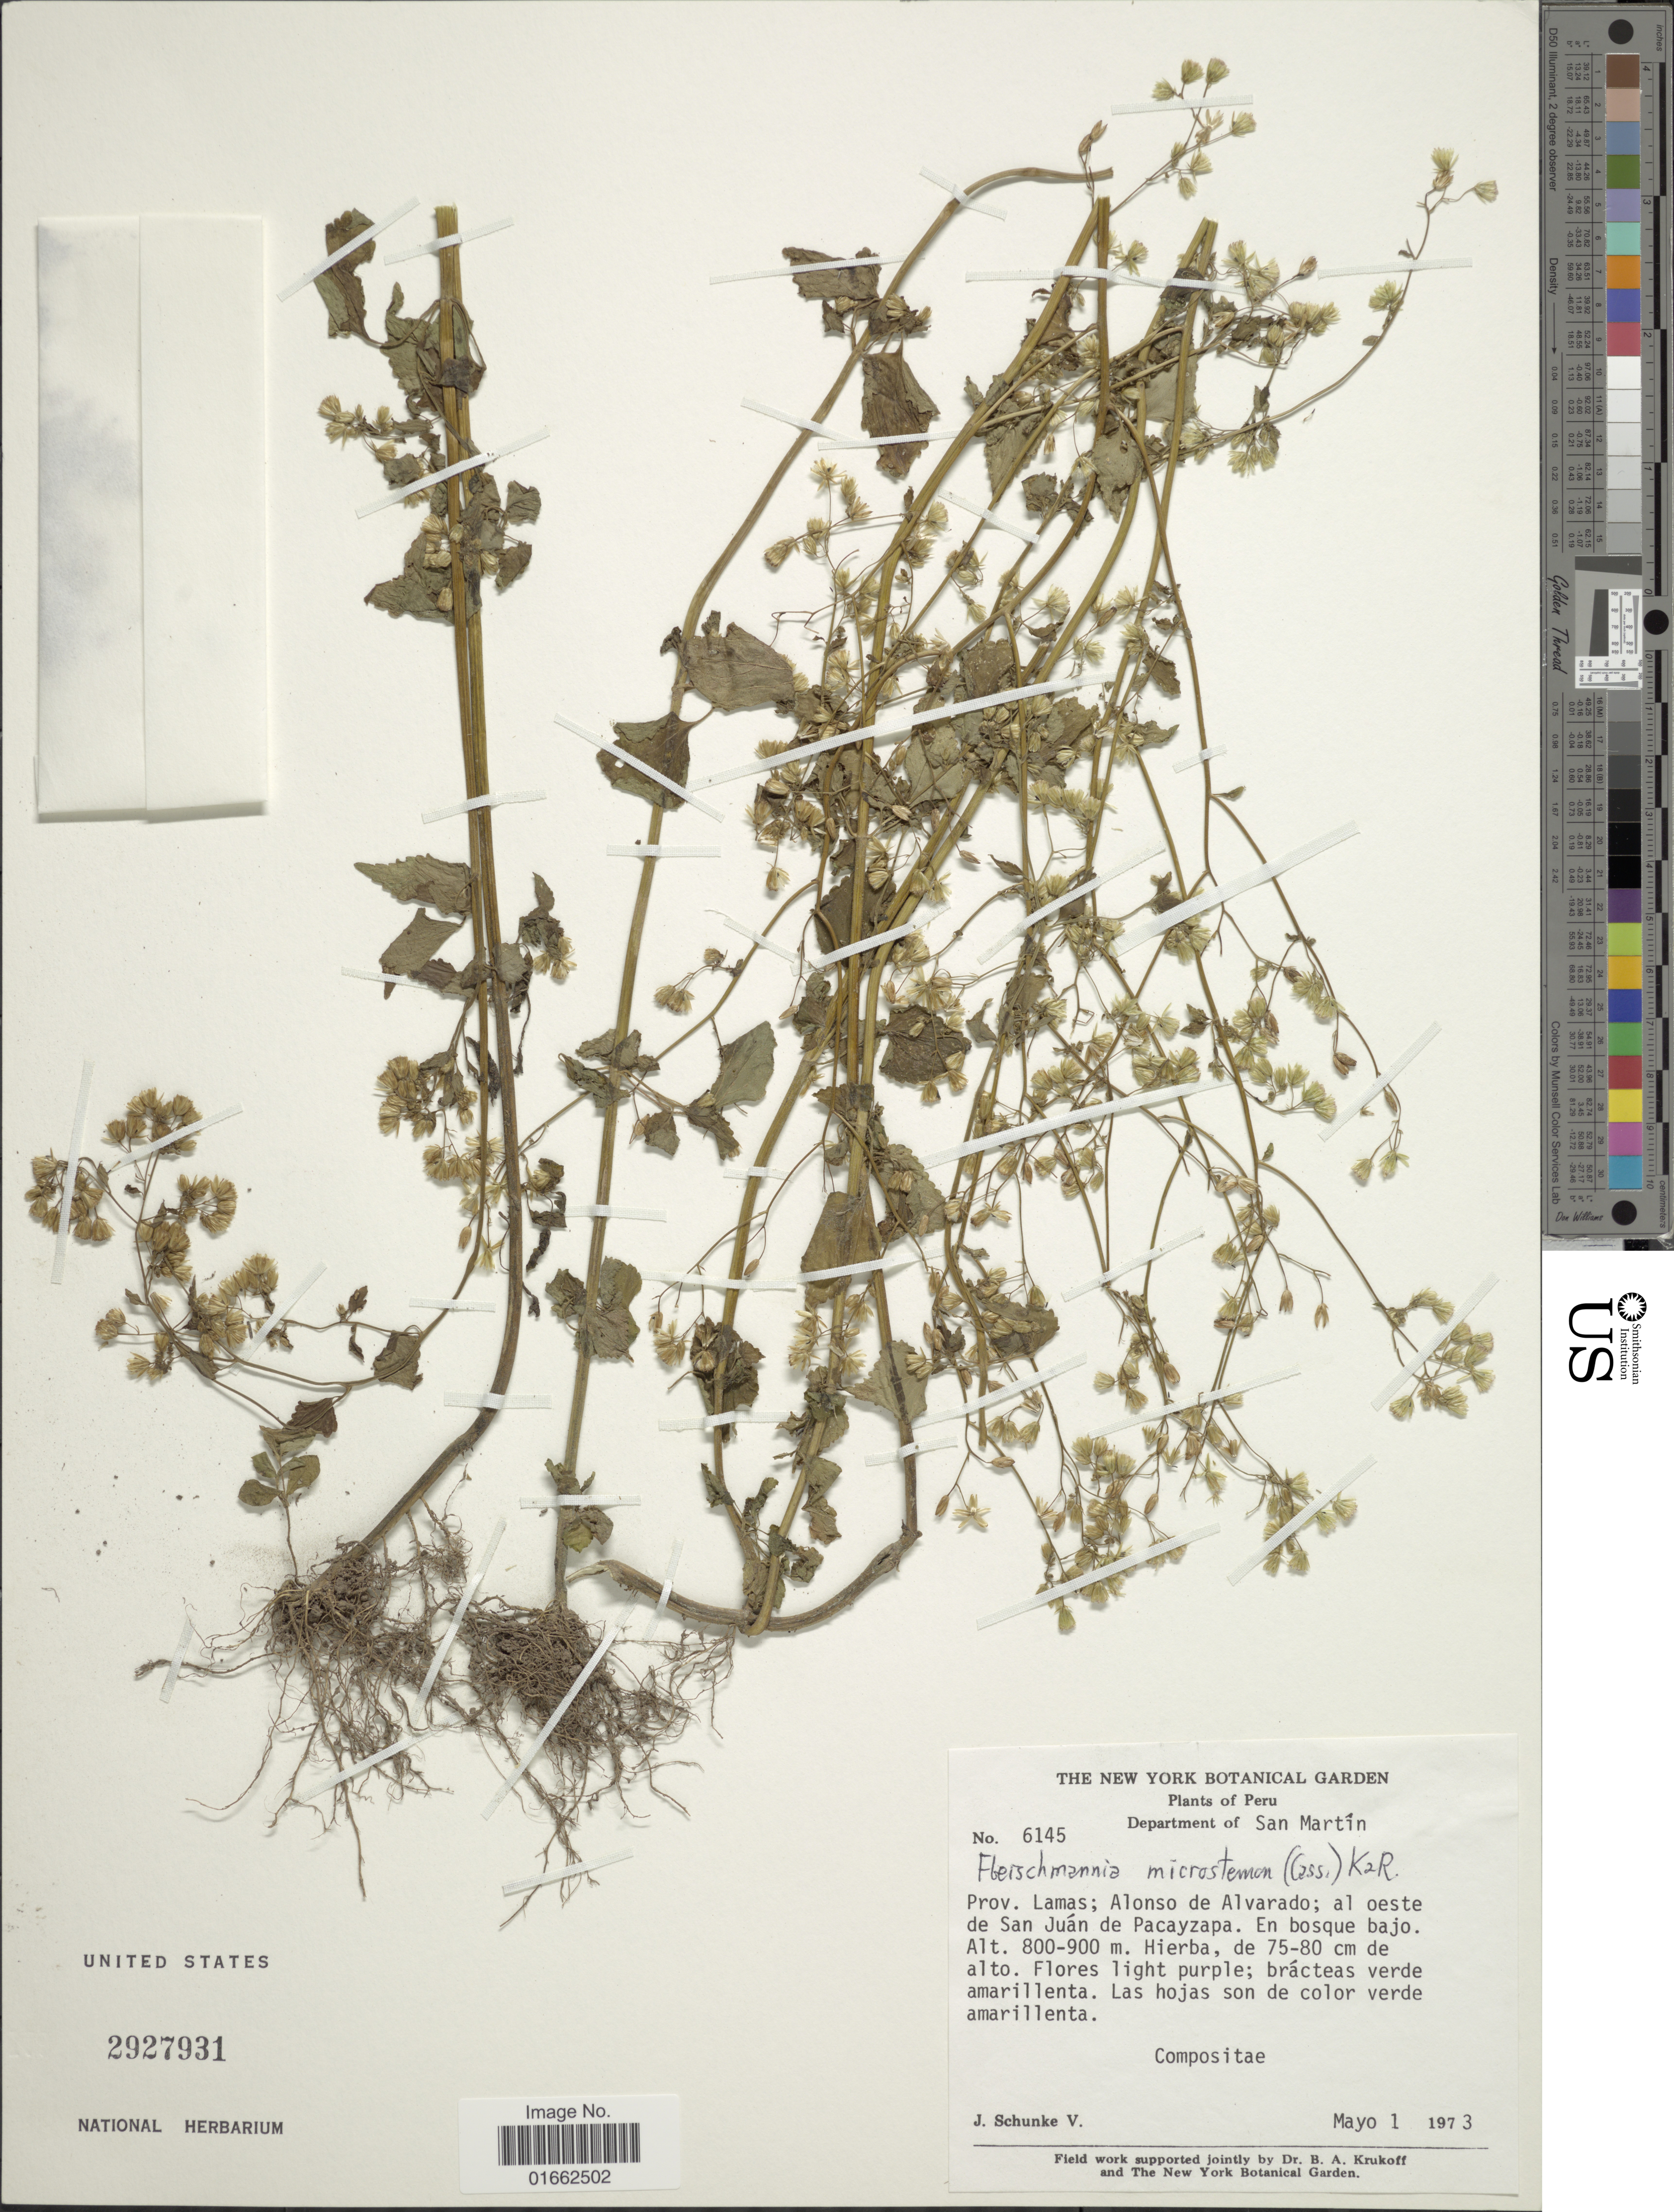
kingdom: Plantae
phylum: Tracheophyta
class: Magnoliopsida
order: Asterales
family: Asteraceae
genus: Fleischmannia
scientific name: Fleischmannia microstemon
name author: (Cass.) R.M. King & H. Rob.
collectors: J. Schunke Vigo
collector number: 6145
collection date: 1973-05-01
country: Peru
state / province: San Martín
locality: Department of San Martín. Prov. Lamas: Alonso de Alvarado; al oeste de San Juán de Pacayzapa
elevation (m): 800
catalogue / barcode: US 2927931